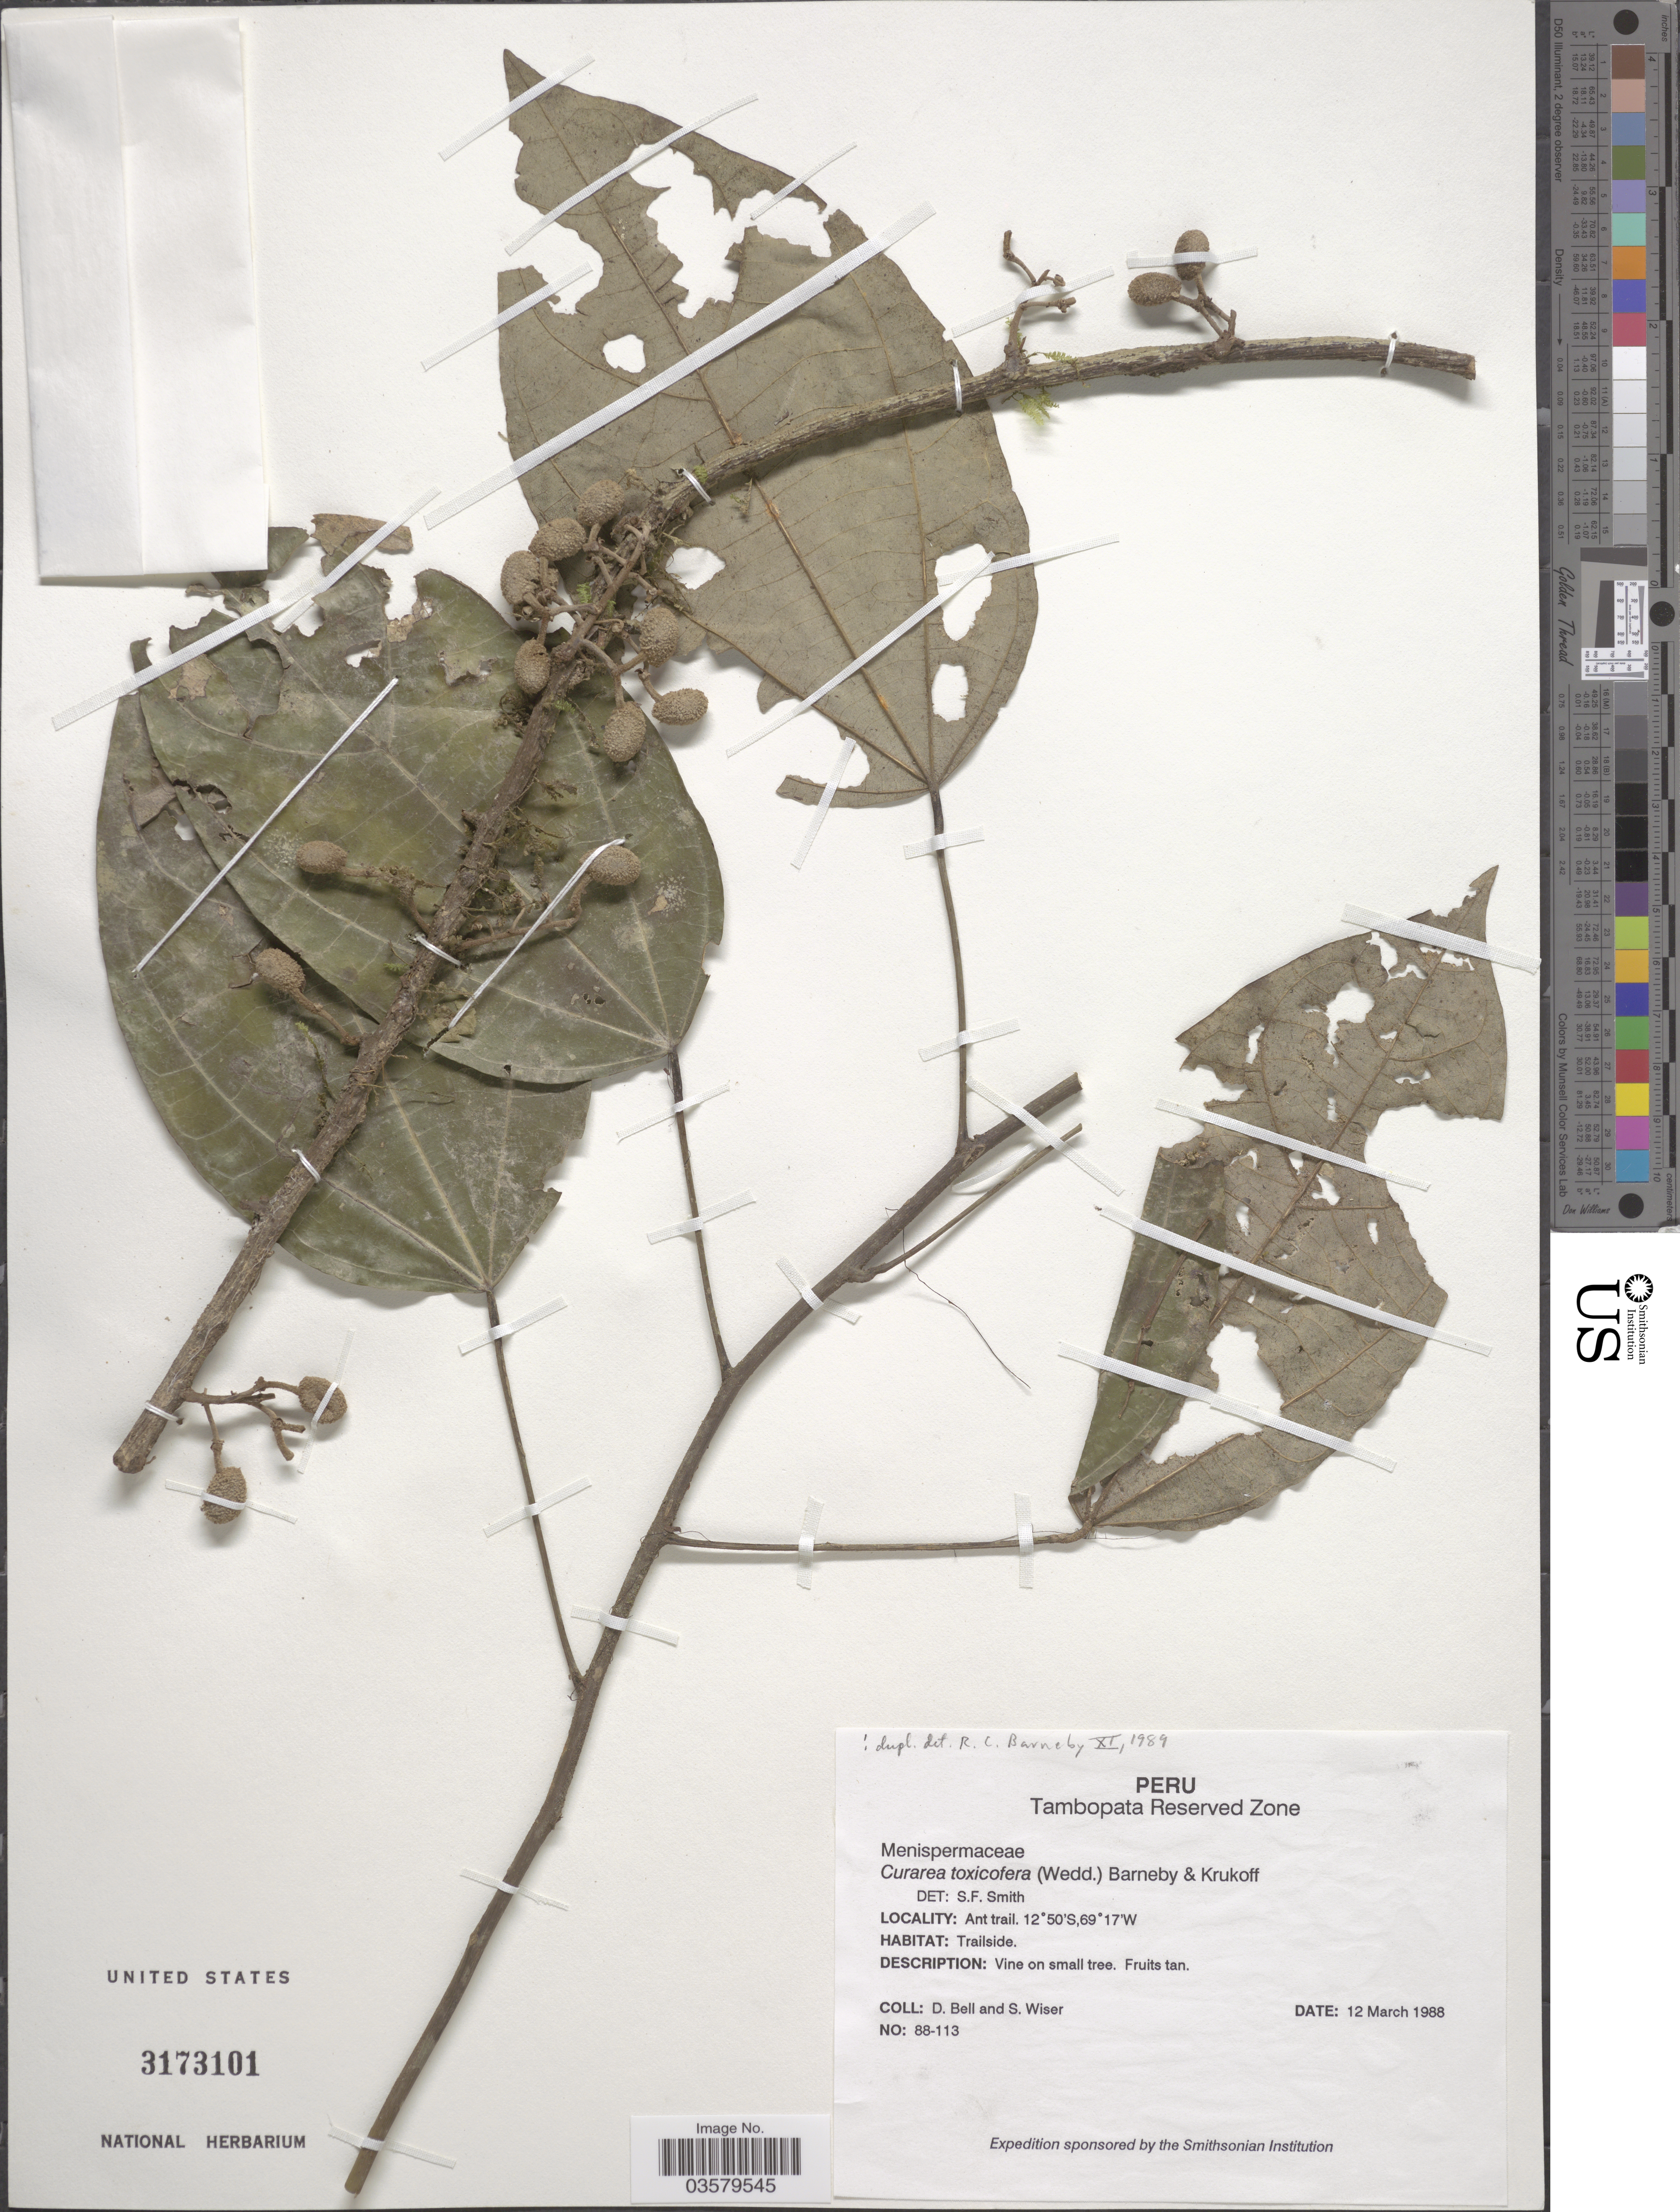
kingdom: Plantae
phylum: Tracheophyta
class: Magnoliopsida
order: Ranunculales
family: Menispermaceae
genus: Curarea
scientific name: Curarea toxicofera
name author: (Wedd.) Barneby & Krukoff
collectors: D. A. Bell & S. Wiser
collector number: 88-113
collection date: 1988-03-12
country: Peru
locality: Tambopata Reserved Zone. Ant trail.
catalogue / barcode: US 3173101